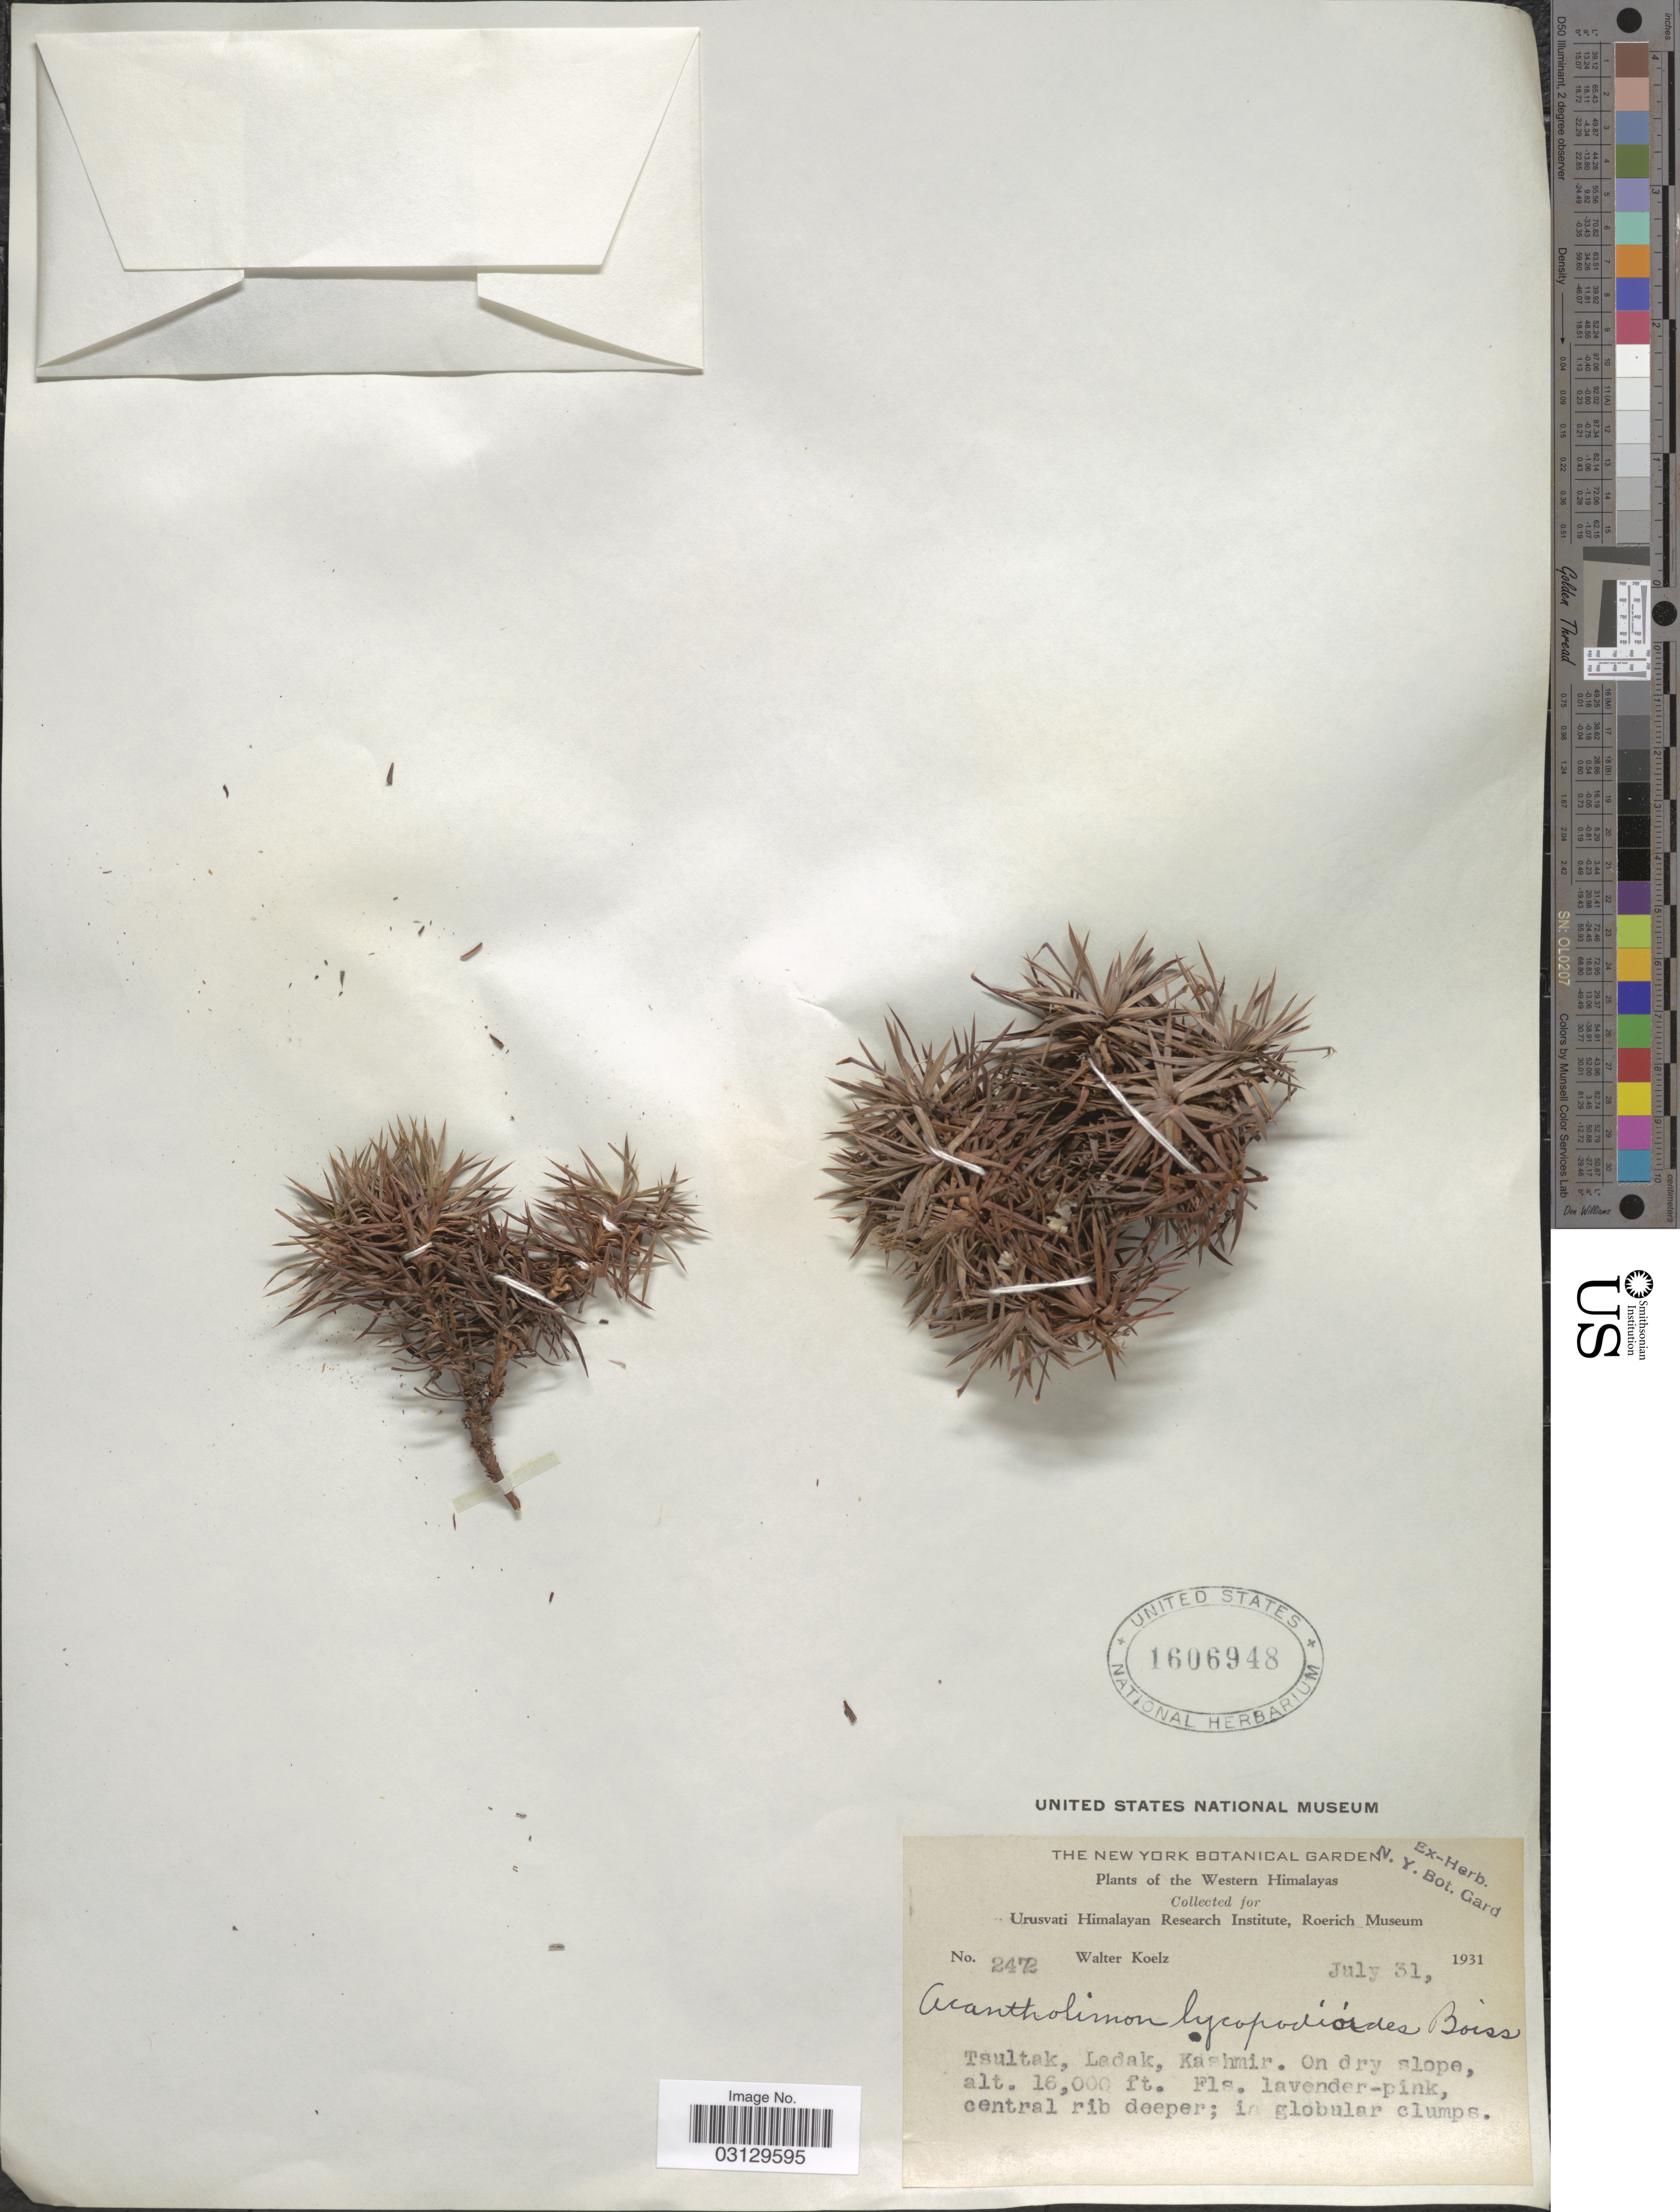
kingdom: Plantae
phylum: Tracheophyta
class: Magnoliopsida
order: Caryophyllales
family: Plumbaginaceae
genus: Acantholimon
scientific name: Acantholimon lycopodioides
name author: (Girard) Boiss.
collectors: W. N. Koelz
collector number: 2472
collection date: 1931-07-31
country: India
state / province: Ladakh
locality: Western Himalayas. Tsultak, Ladak, Kashmir.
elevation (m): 4877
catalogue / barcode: US 1606948